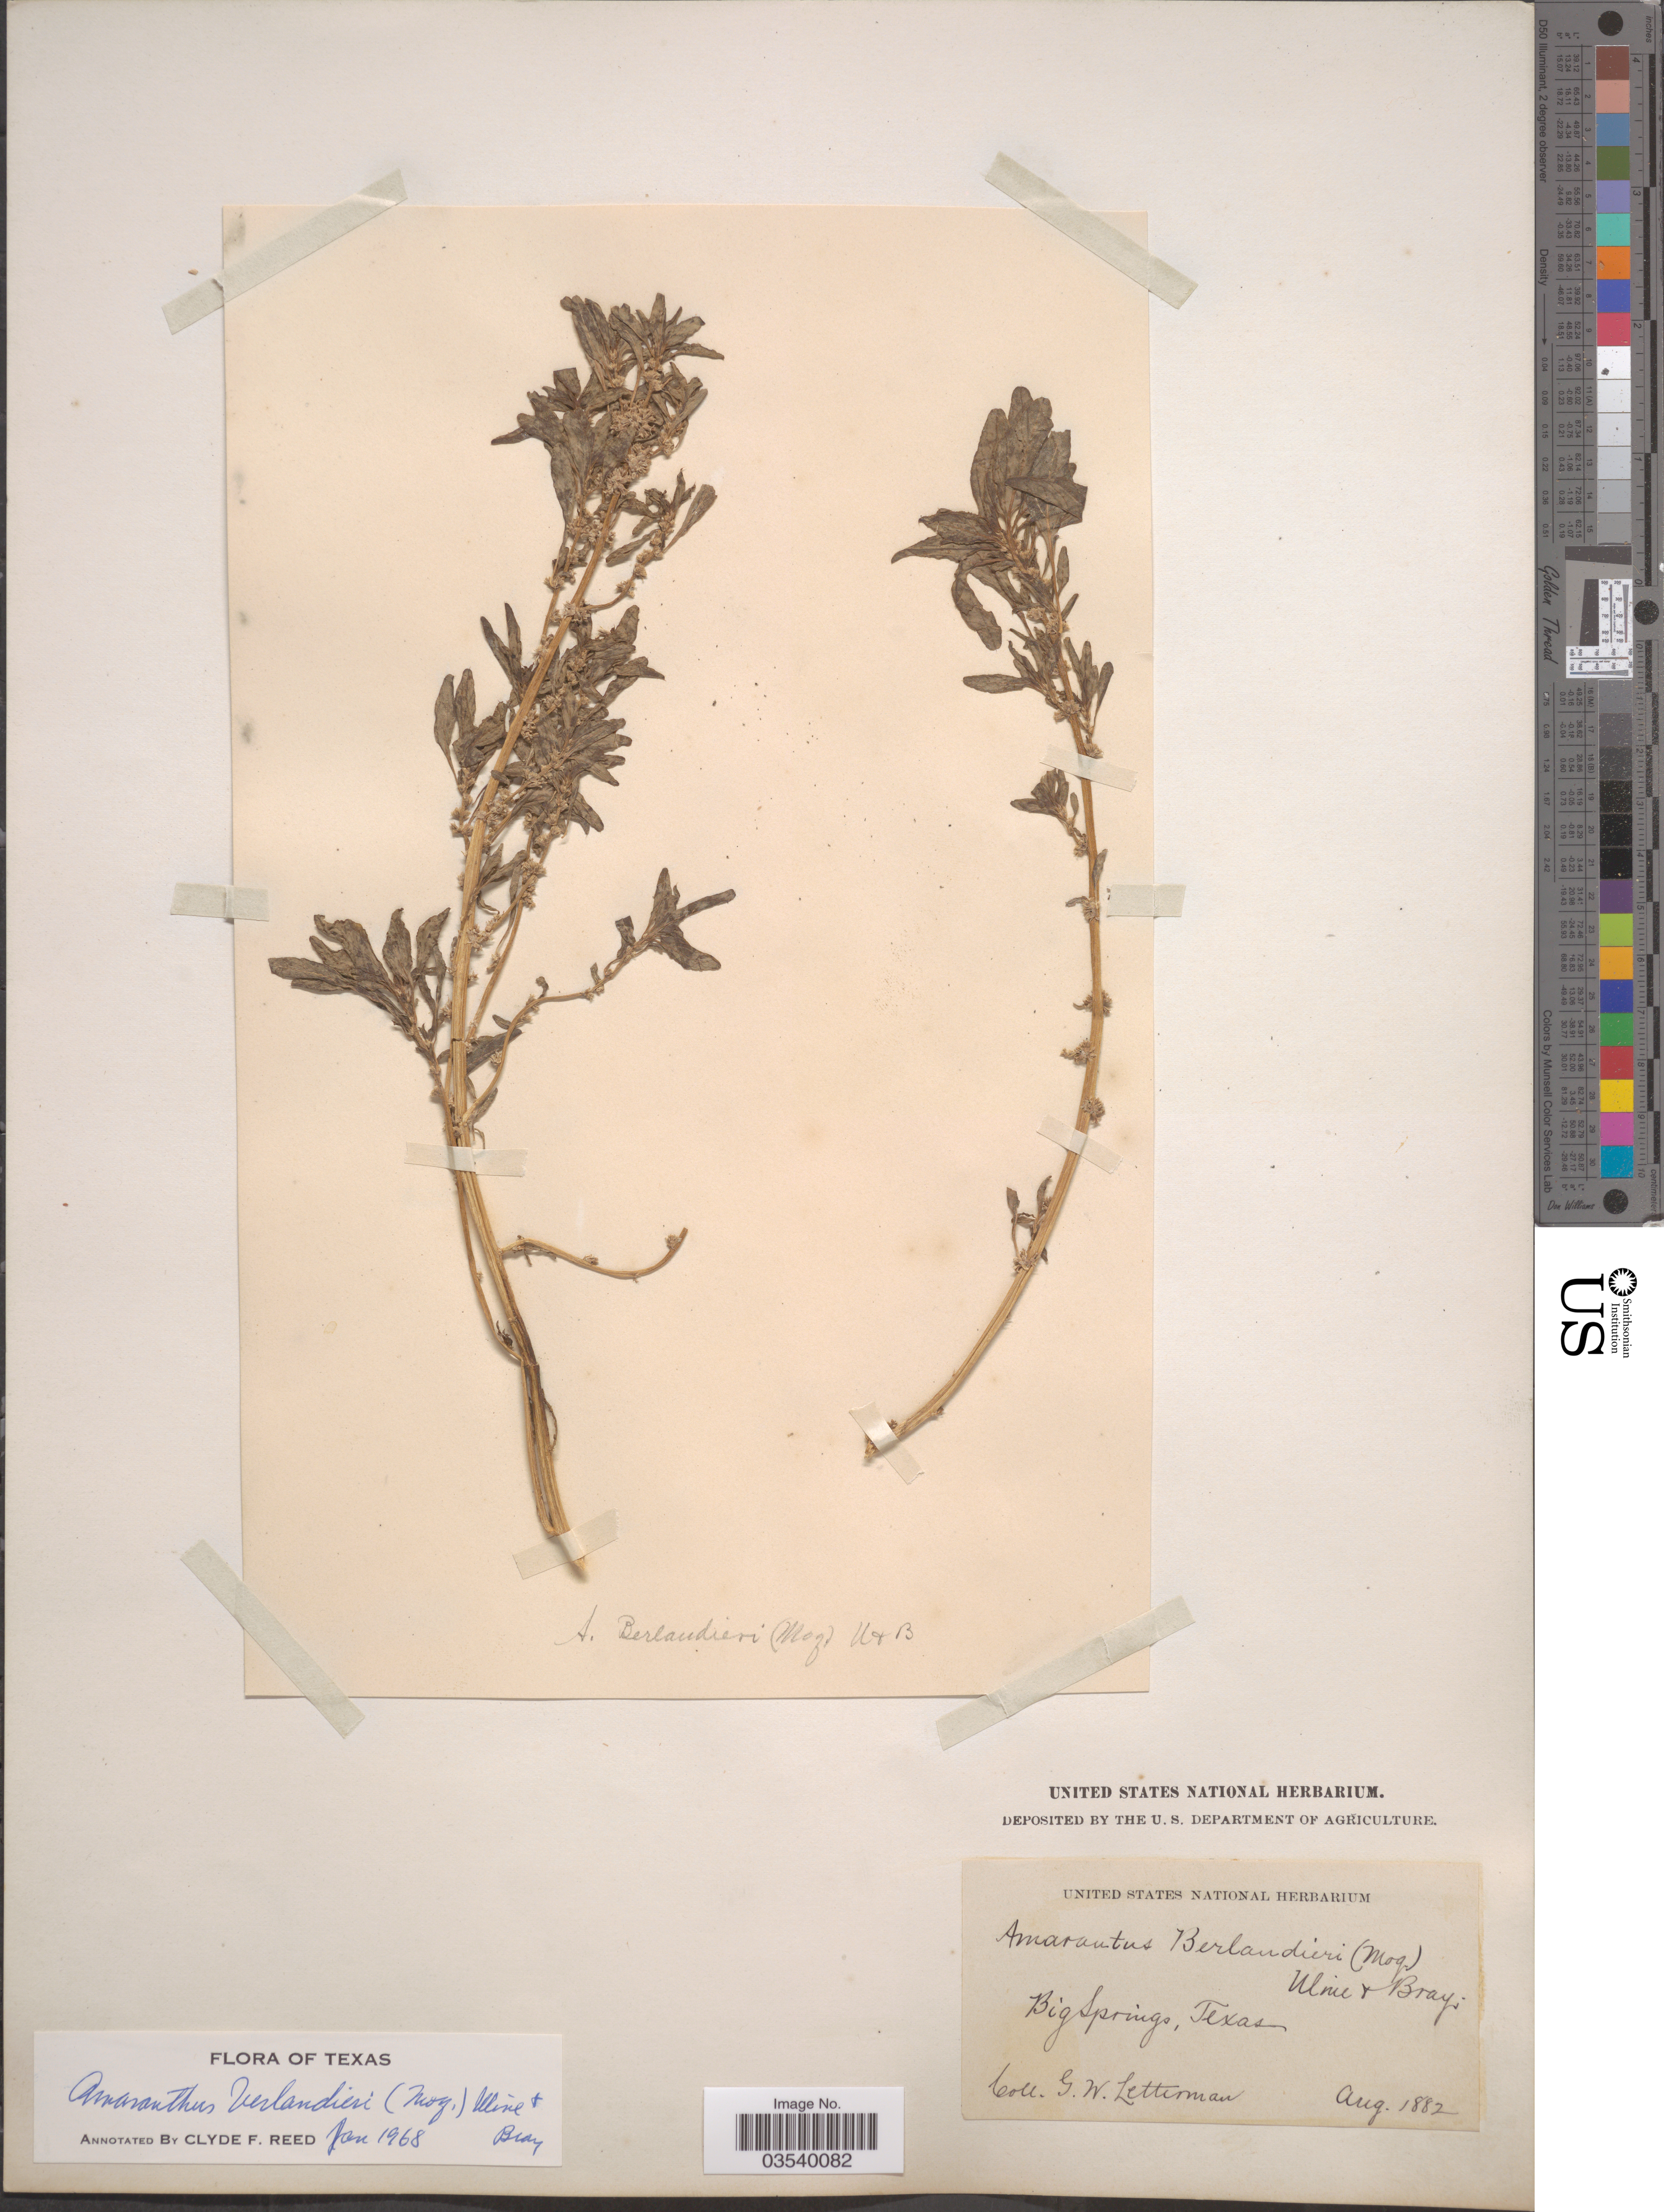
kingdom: Plantae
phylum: Tracheophyta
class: Magnoliopsida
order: Caryophyllales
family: Amaranthaceae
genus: Amaranthus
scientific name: Amaranthus berlandieri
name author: (Moq.) Uline & W.L. Bray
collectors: G. W. Letterman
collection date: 1882-08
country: United States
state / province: Texas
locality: Big Springs.